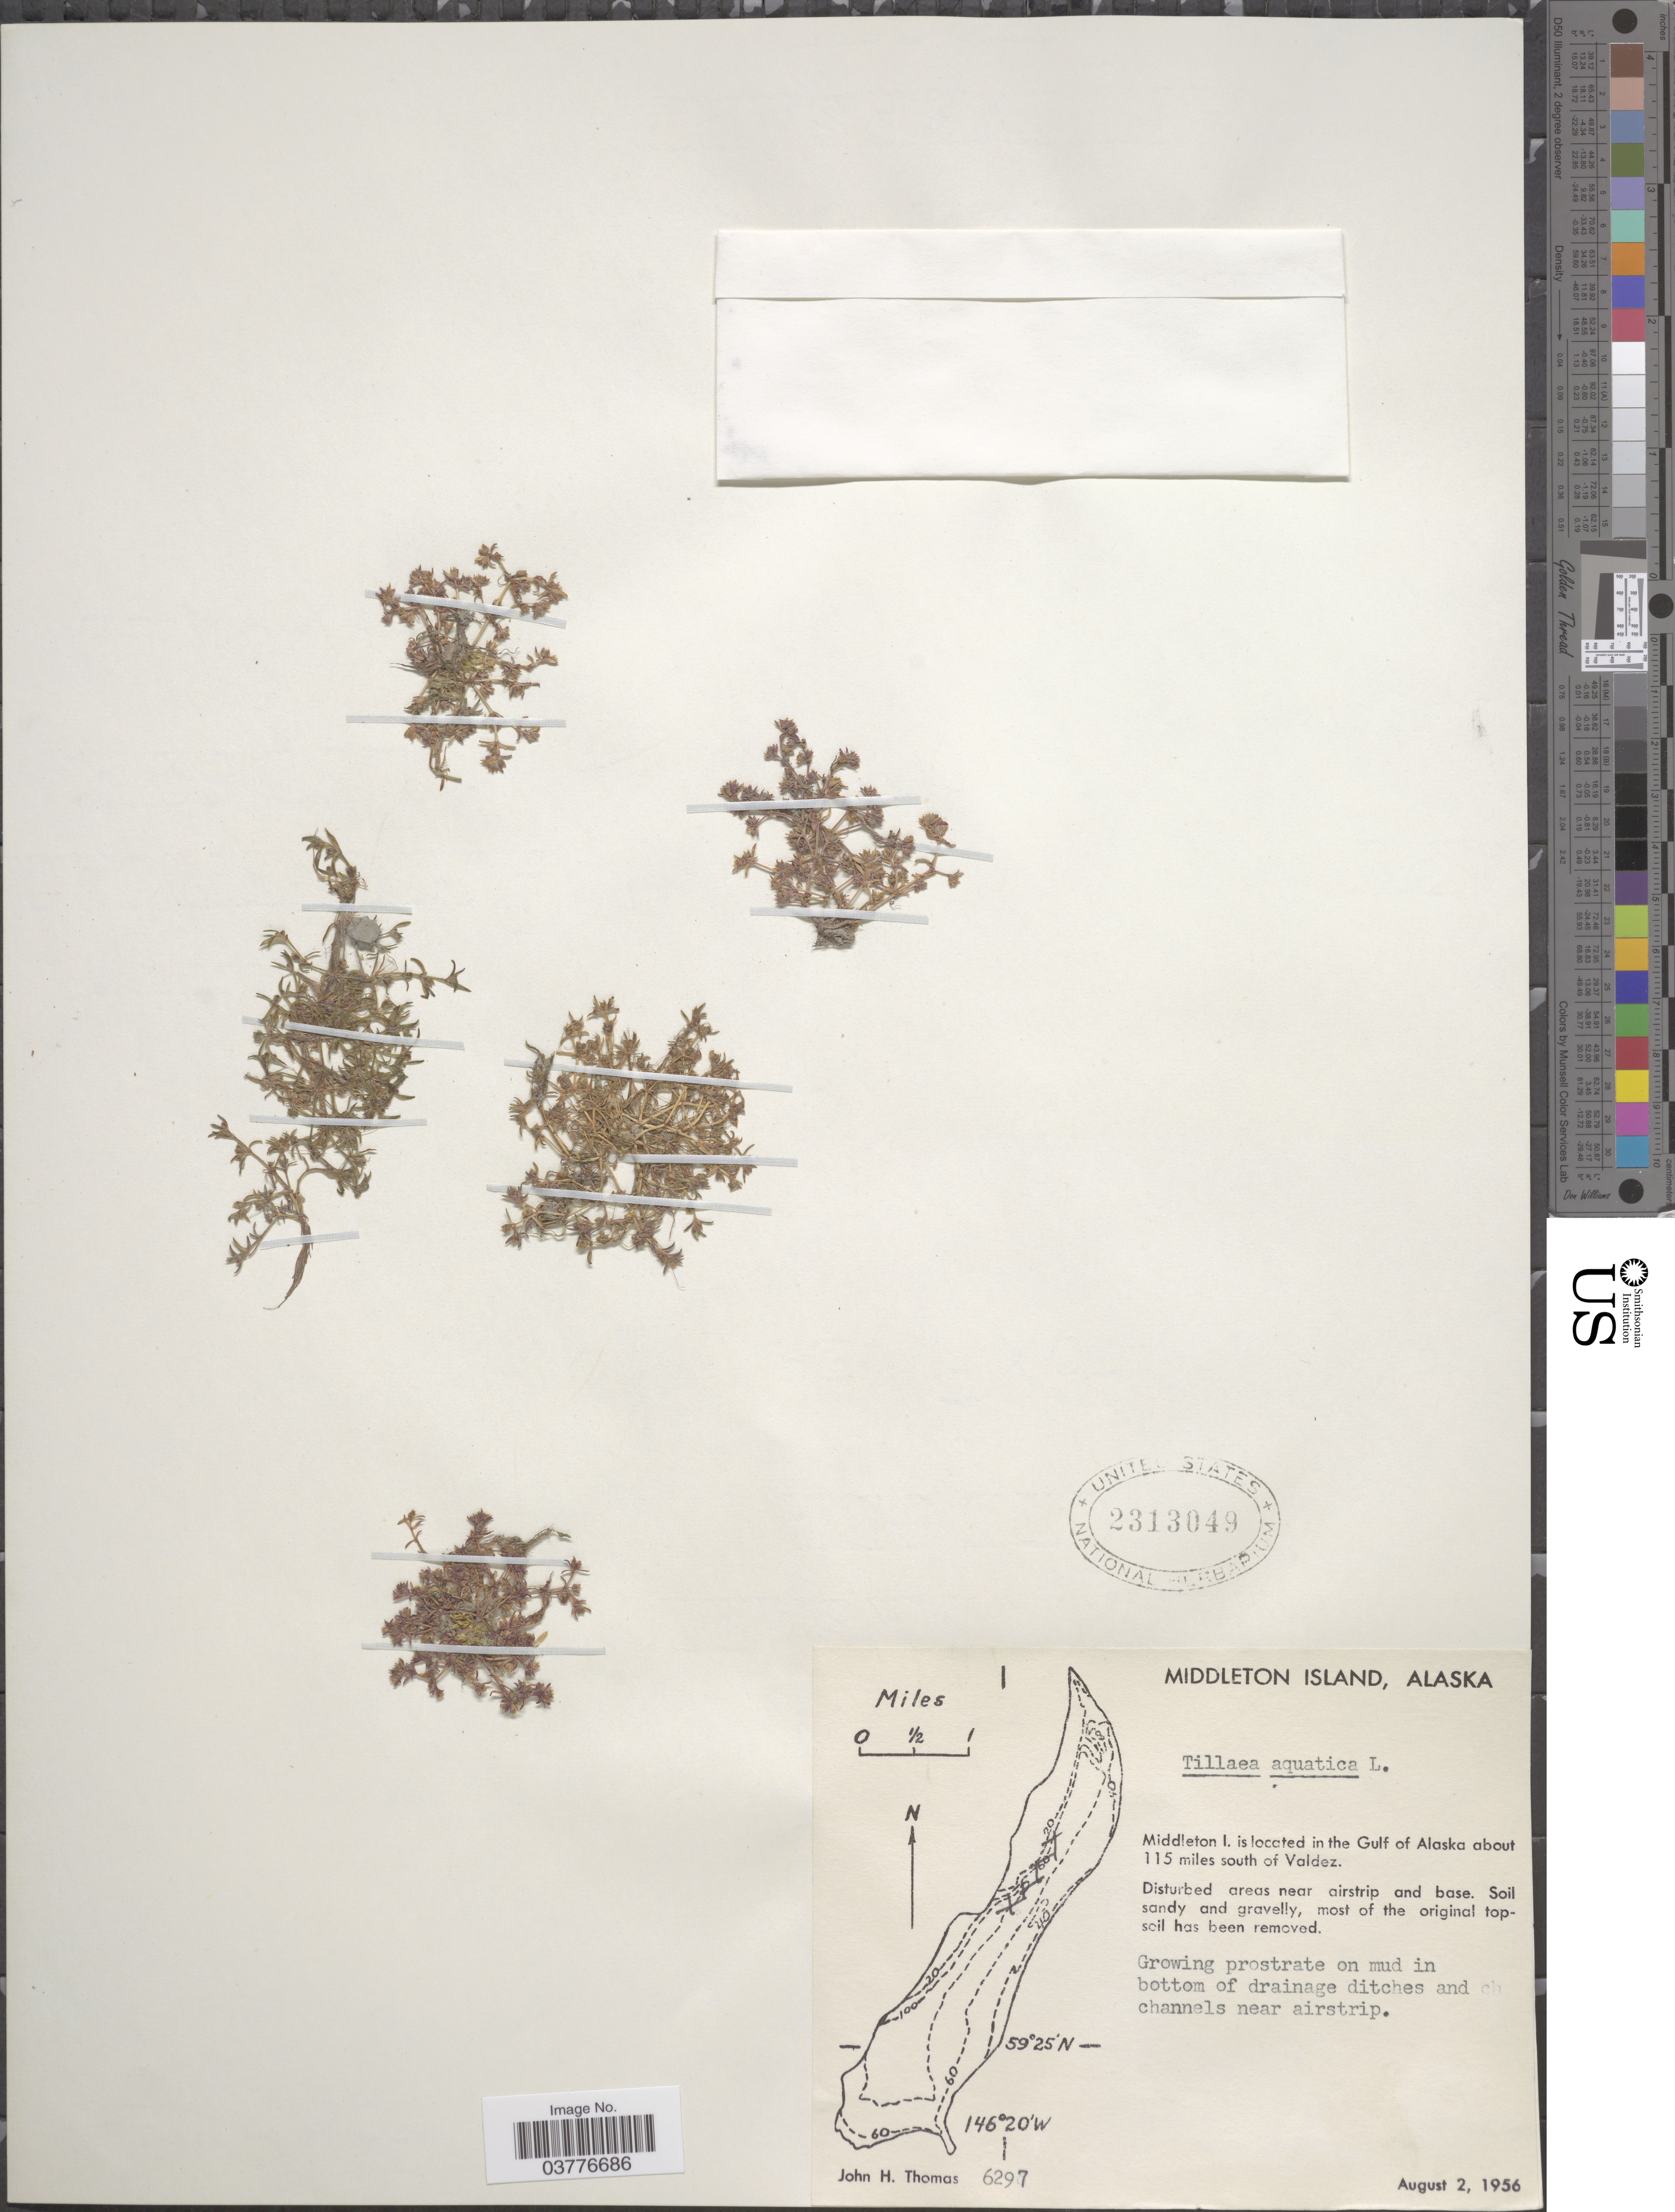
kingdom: Plantae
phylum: Tracheophyta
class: Magnoliopsida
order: Saxifragales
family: Crassulaceae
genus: Crassula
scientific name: Crassula aquatica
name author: (L.) Schönland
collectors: J. H. Thomas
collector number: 6297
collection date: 1956-08-02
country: United States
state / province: Alaska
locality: Middleton Island. Middleton I. is located in the Gulf of Alaska about 115 miles south of Valdez.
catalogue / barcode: US 2313049